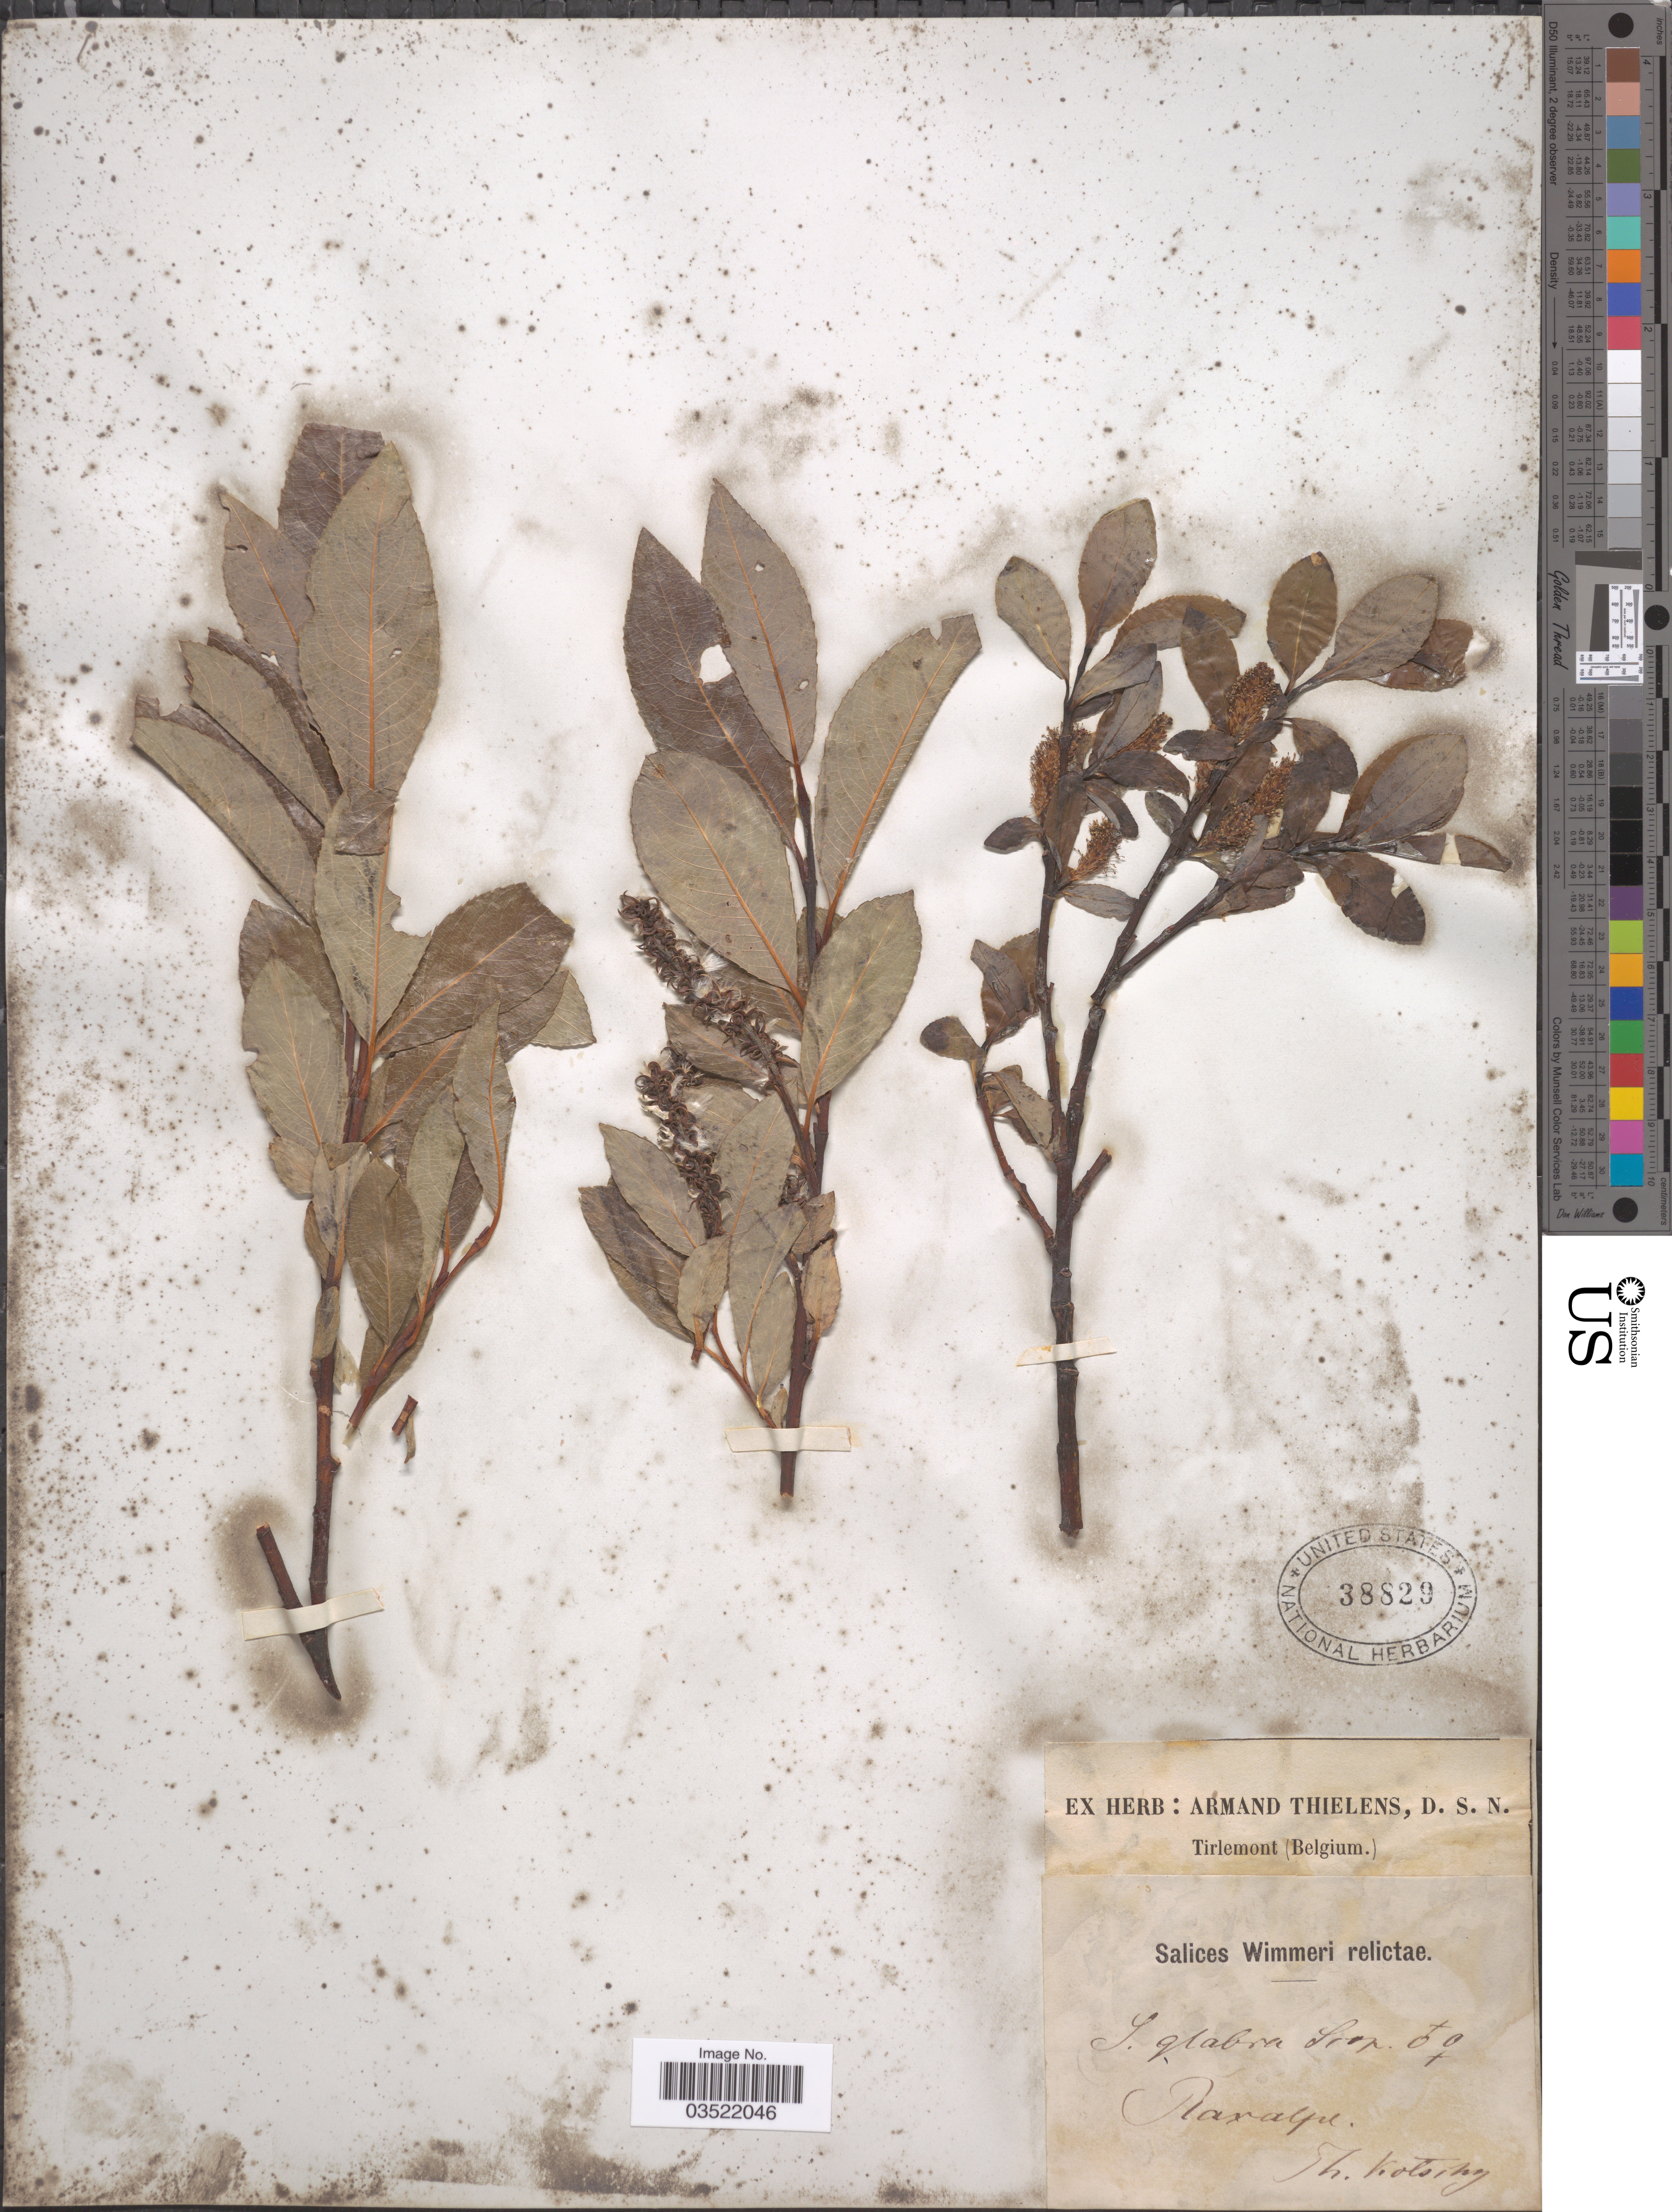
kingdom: Plantae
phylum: Tracheophyta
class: Magnoliopsida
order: Malpighiales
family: Salicaceae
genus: Salix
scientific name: Salix glabra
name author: Scop.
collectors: K. G. Kotschy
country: Austria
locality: Raxalpe.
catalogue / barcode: US 38829